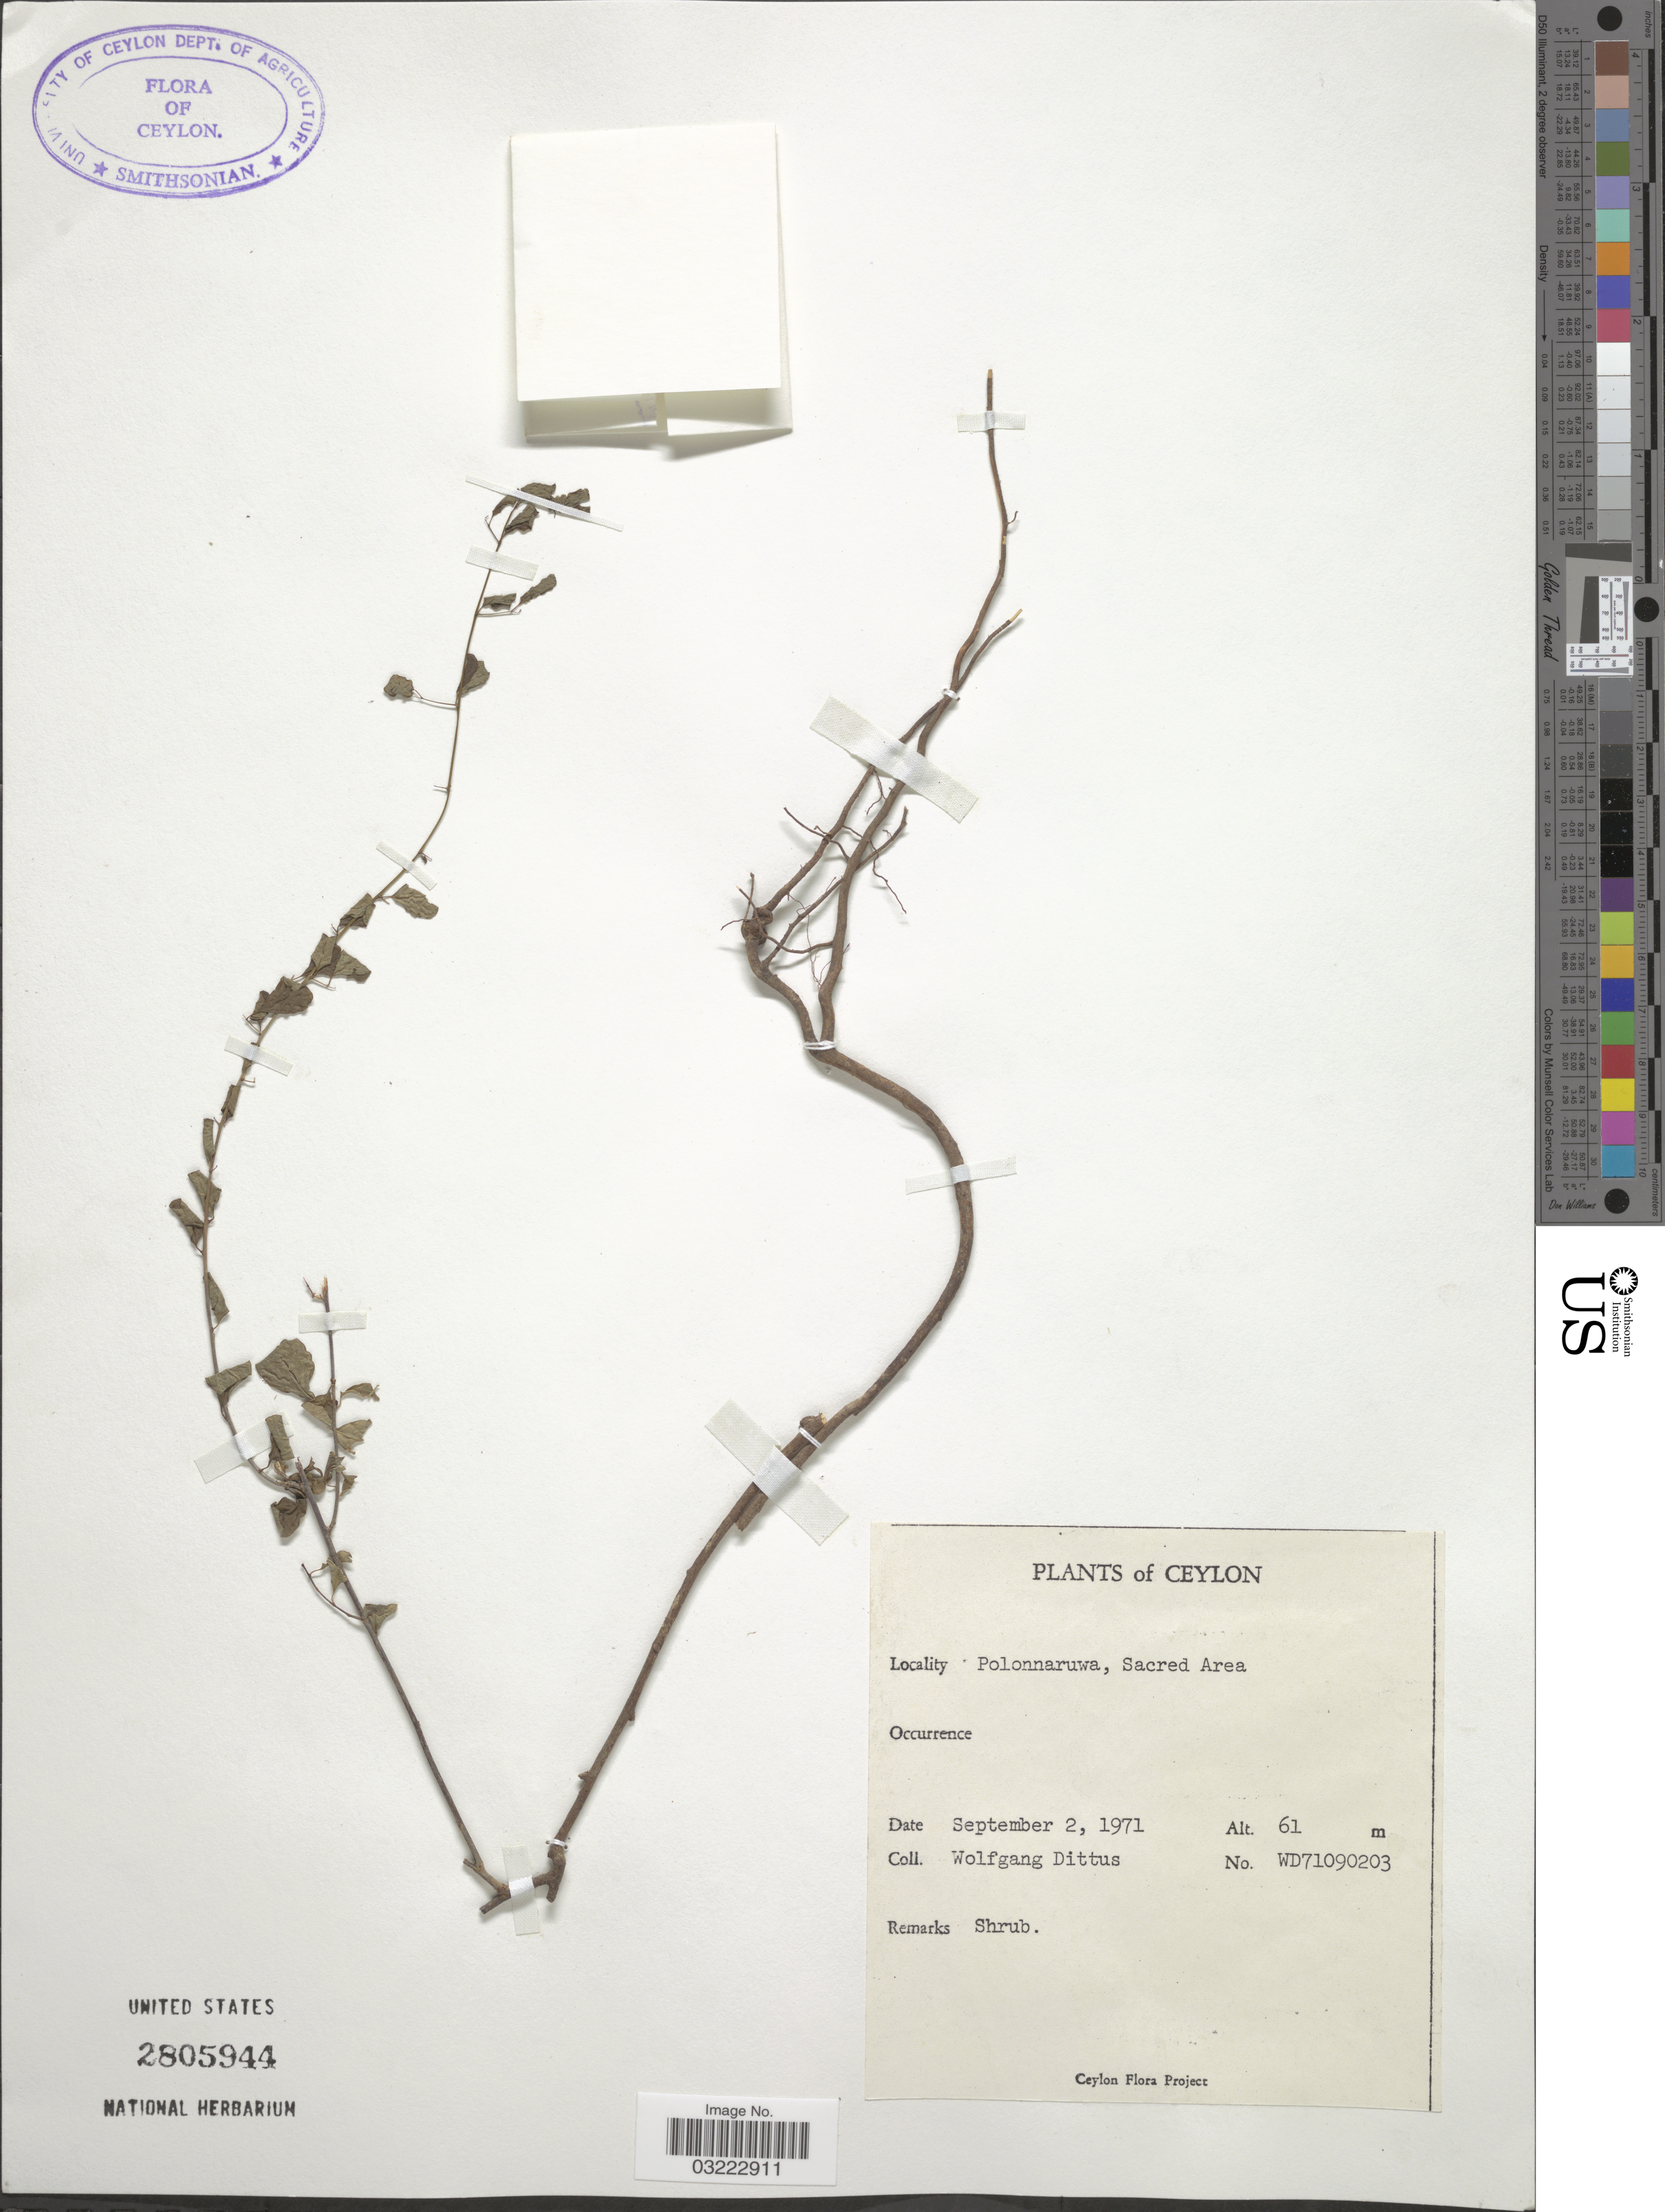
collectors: W. Dittus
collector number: WD71090203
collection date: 1971-09-02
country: Sri Lanka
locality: Ceylon. Polonnaruwa, Sacred Area.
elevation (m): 61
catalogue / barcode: US 2805944